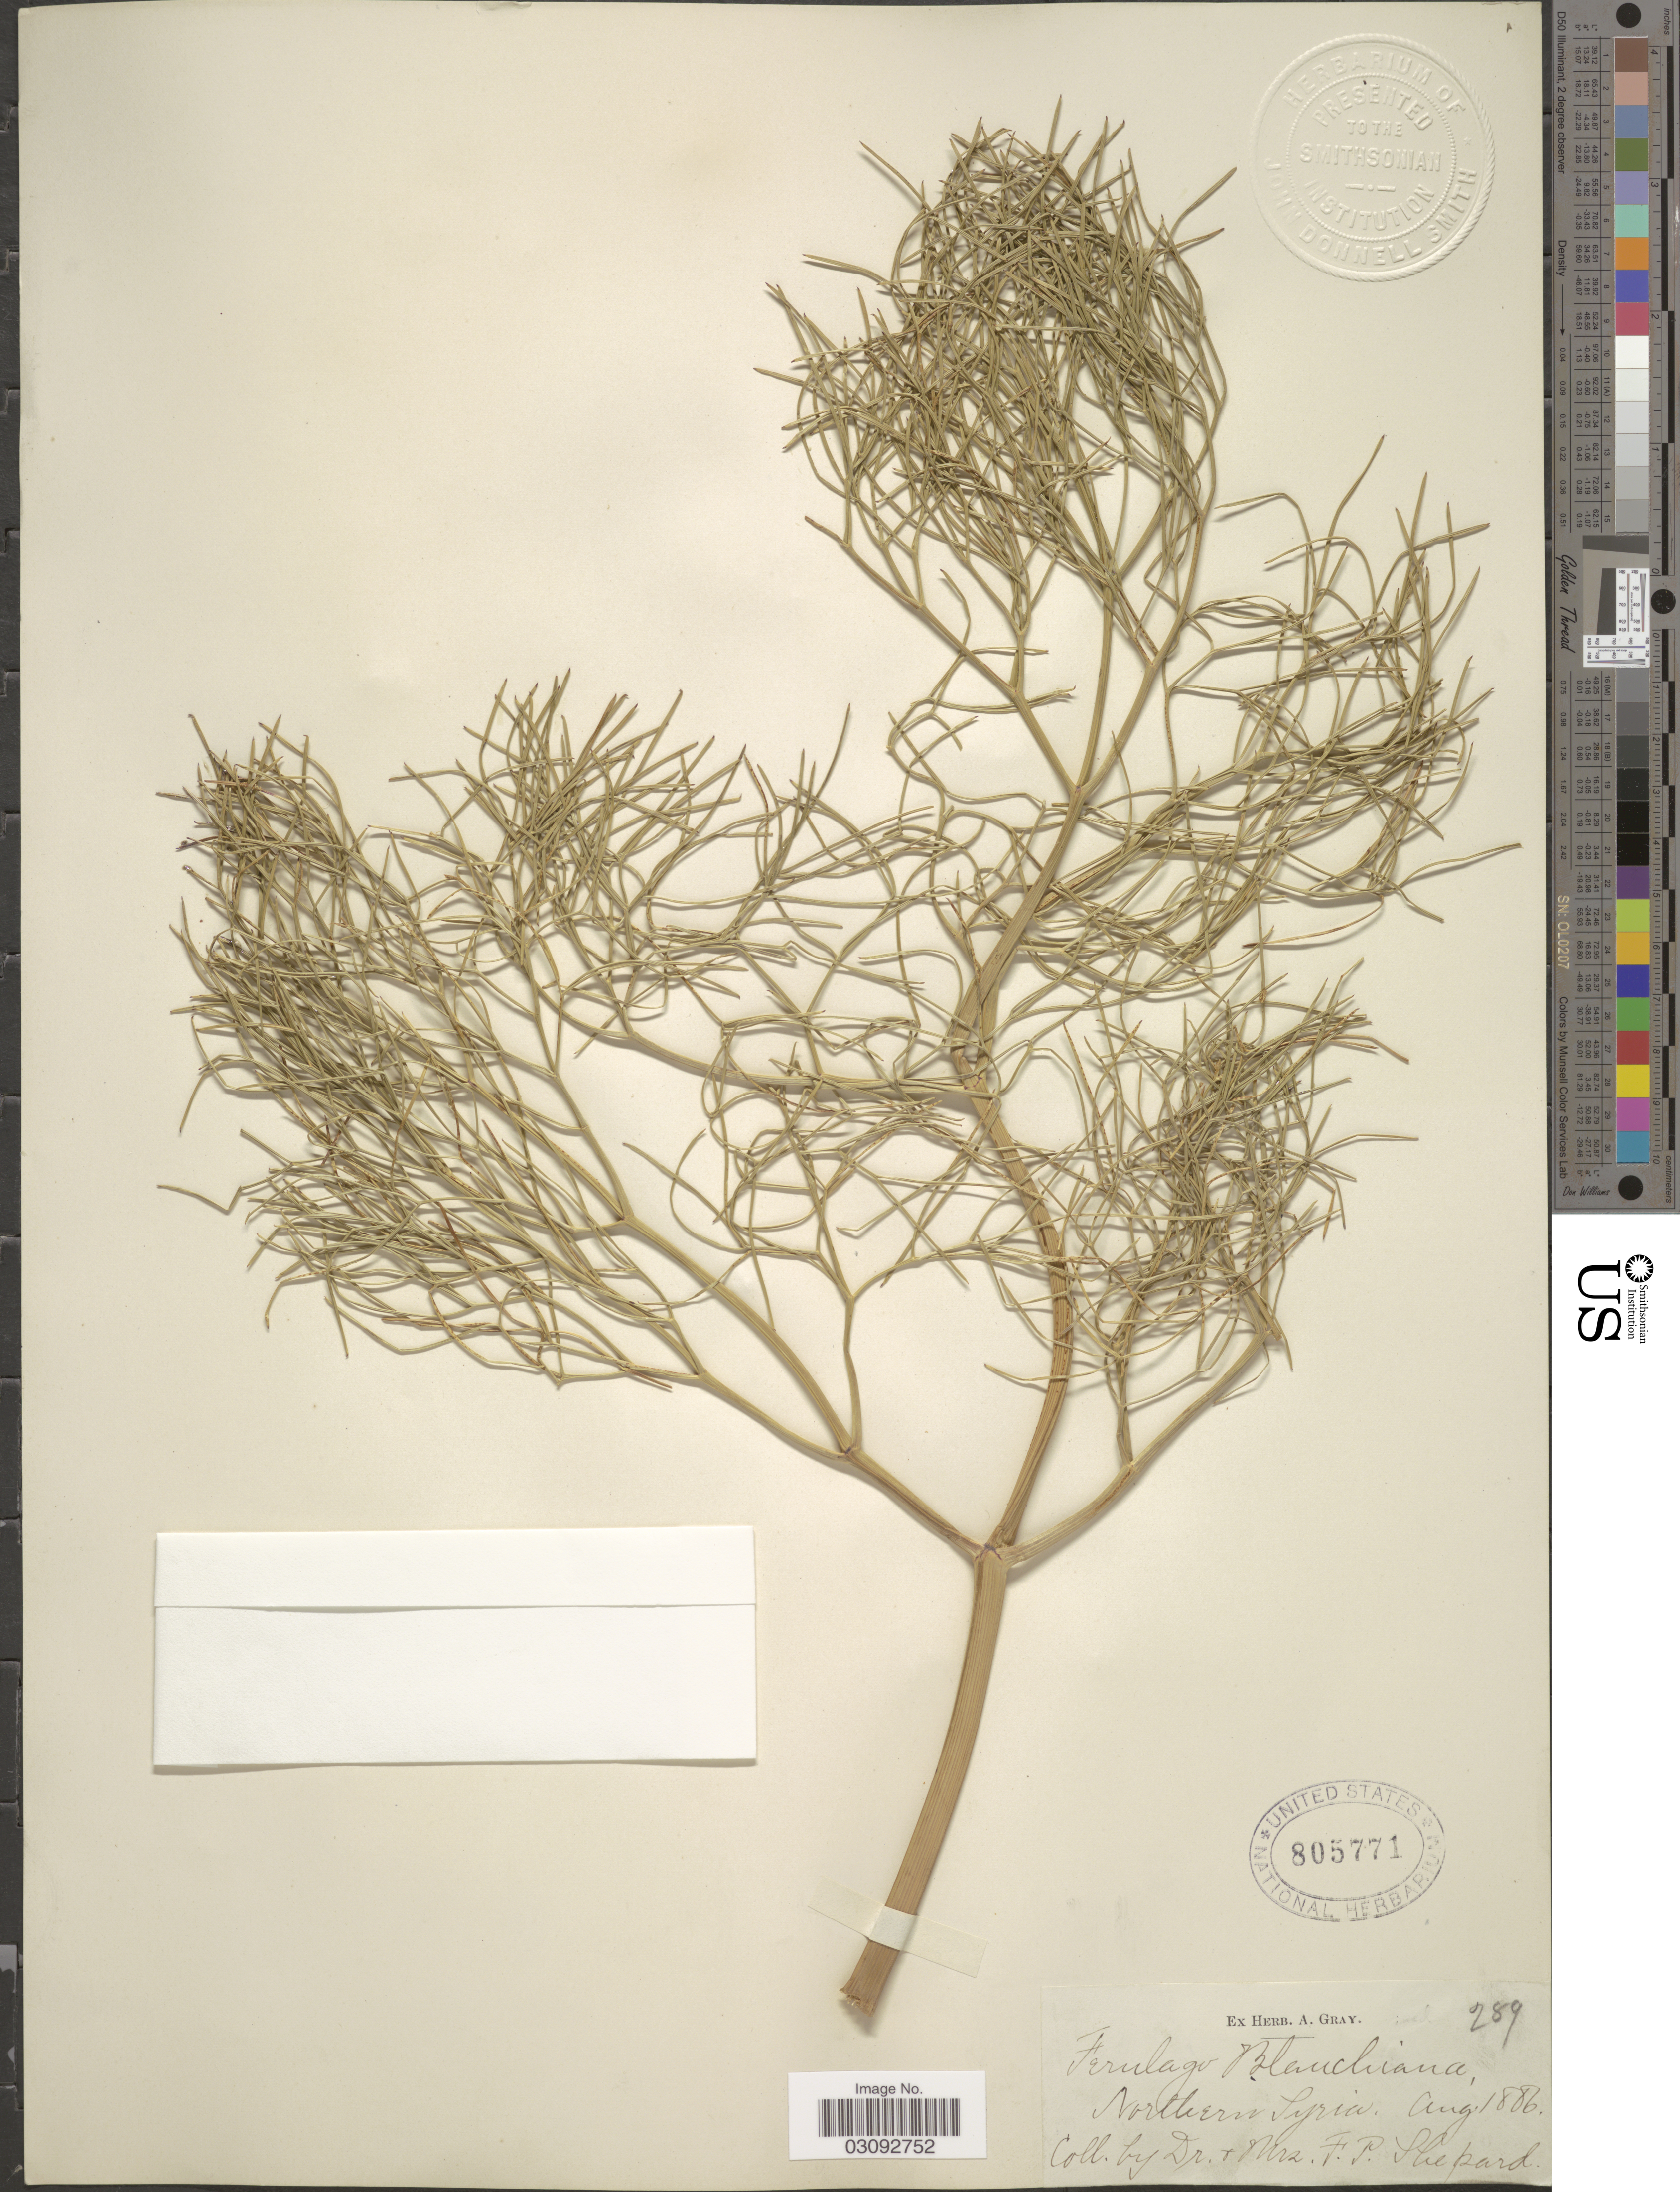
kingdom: Plantae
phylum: Tracheophyta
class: Magnoliopsida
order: Apiales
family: Apiaceae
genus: Ferulago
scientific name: Ferulago blancheana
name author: Post ex Boiss.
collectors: F. P. Shepard & Mrs. Shepard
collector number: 289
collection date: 1886-08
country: Syria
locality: Northern Syria.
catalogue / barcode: US 805771